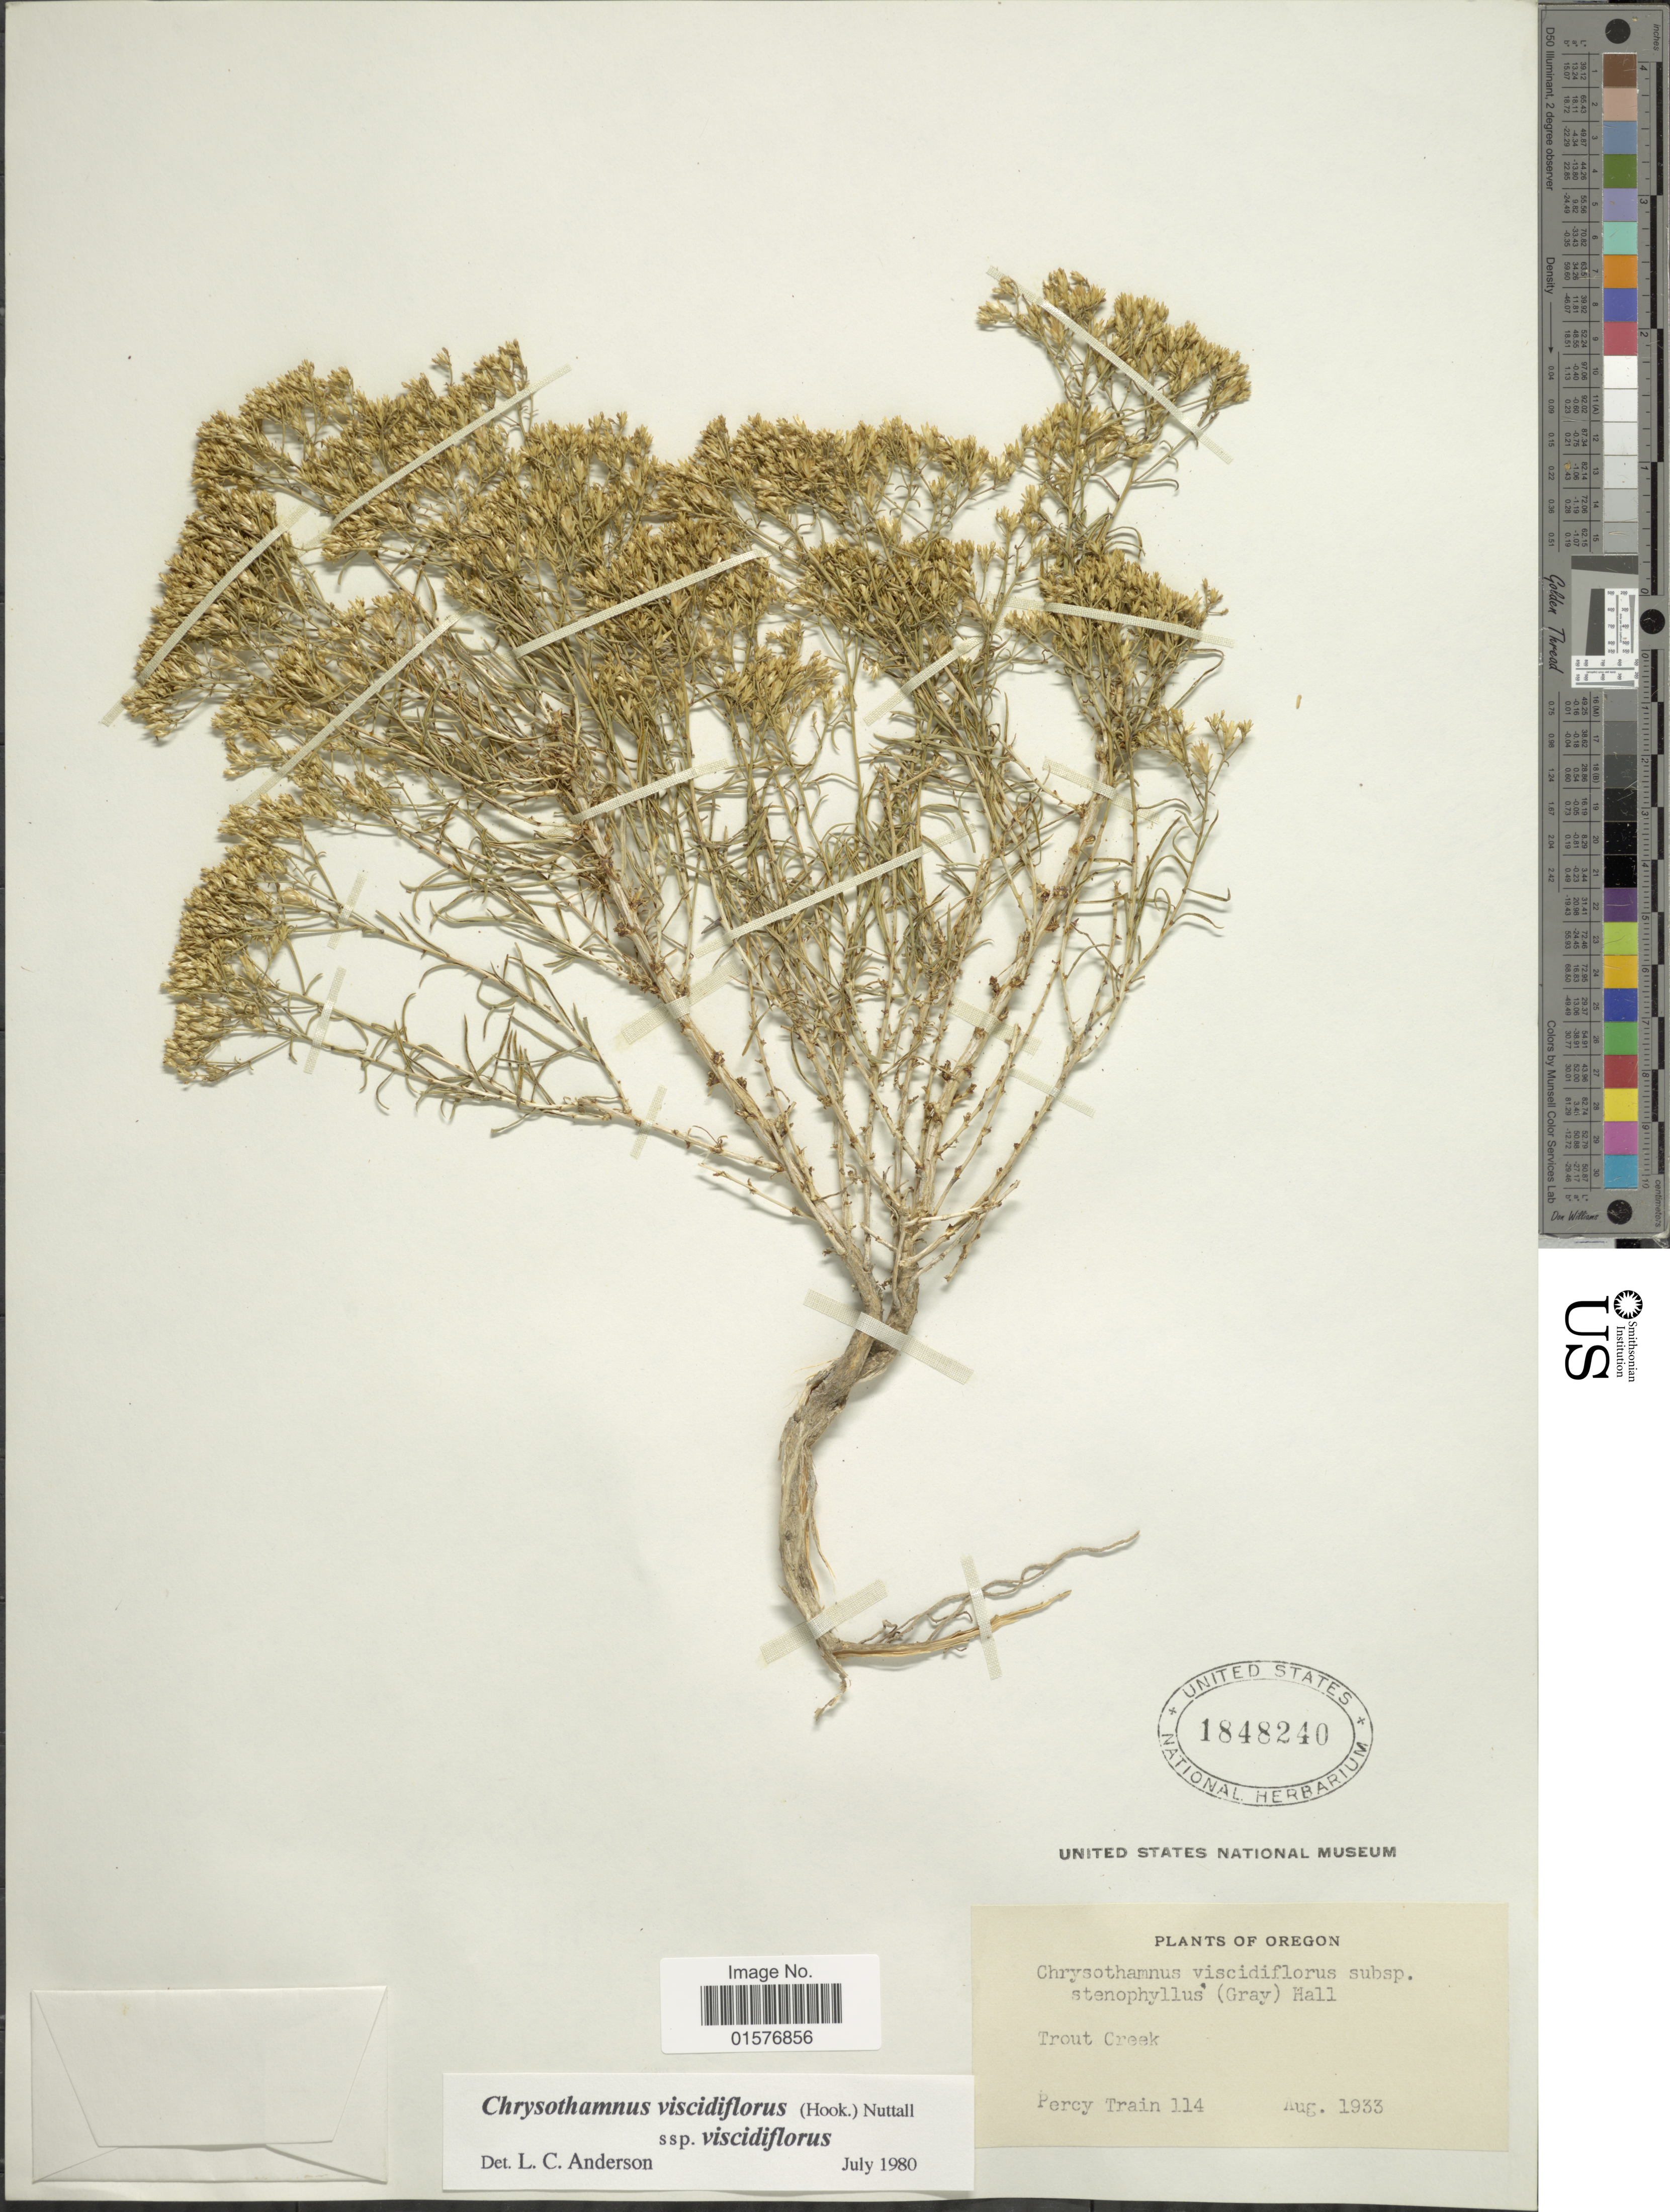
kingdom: Plantae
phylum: Tracheophyta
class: Magnoliopsida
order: Asterales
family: Asteraceae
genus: Chrysothamnus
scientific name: Chrysothamnus viscidiflorus subsp. viscidiflorus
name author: (Hook.) Nutt.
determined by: Urbatsch, Lowell E., Curator (LSU), Louisiana State University (UNITED STATES)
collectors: P. Train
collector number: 114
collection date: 1933-08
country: United States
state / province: Oregon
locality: Trout Creek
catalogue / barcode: US 1848240